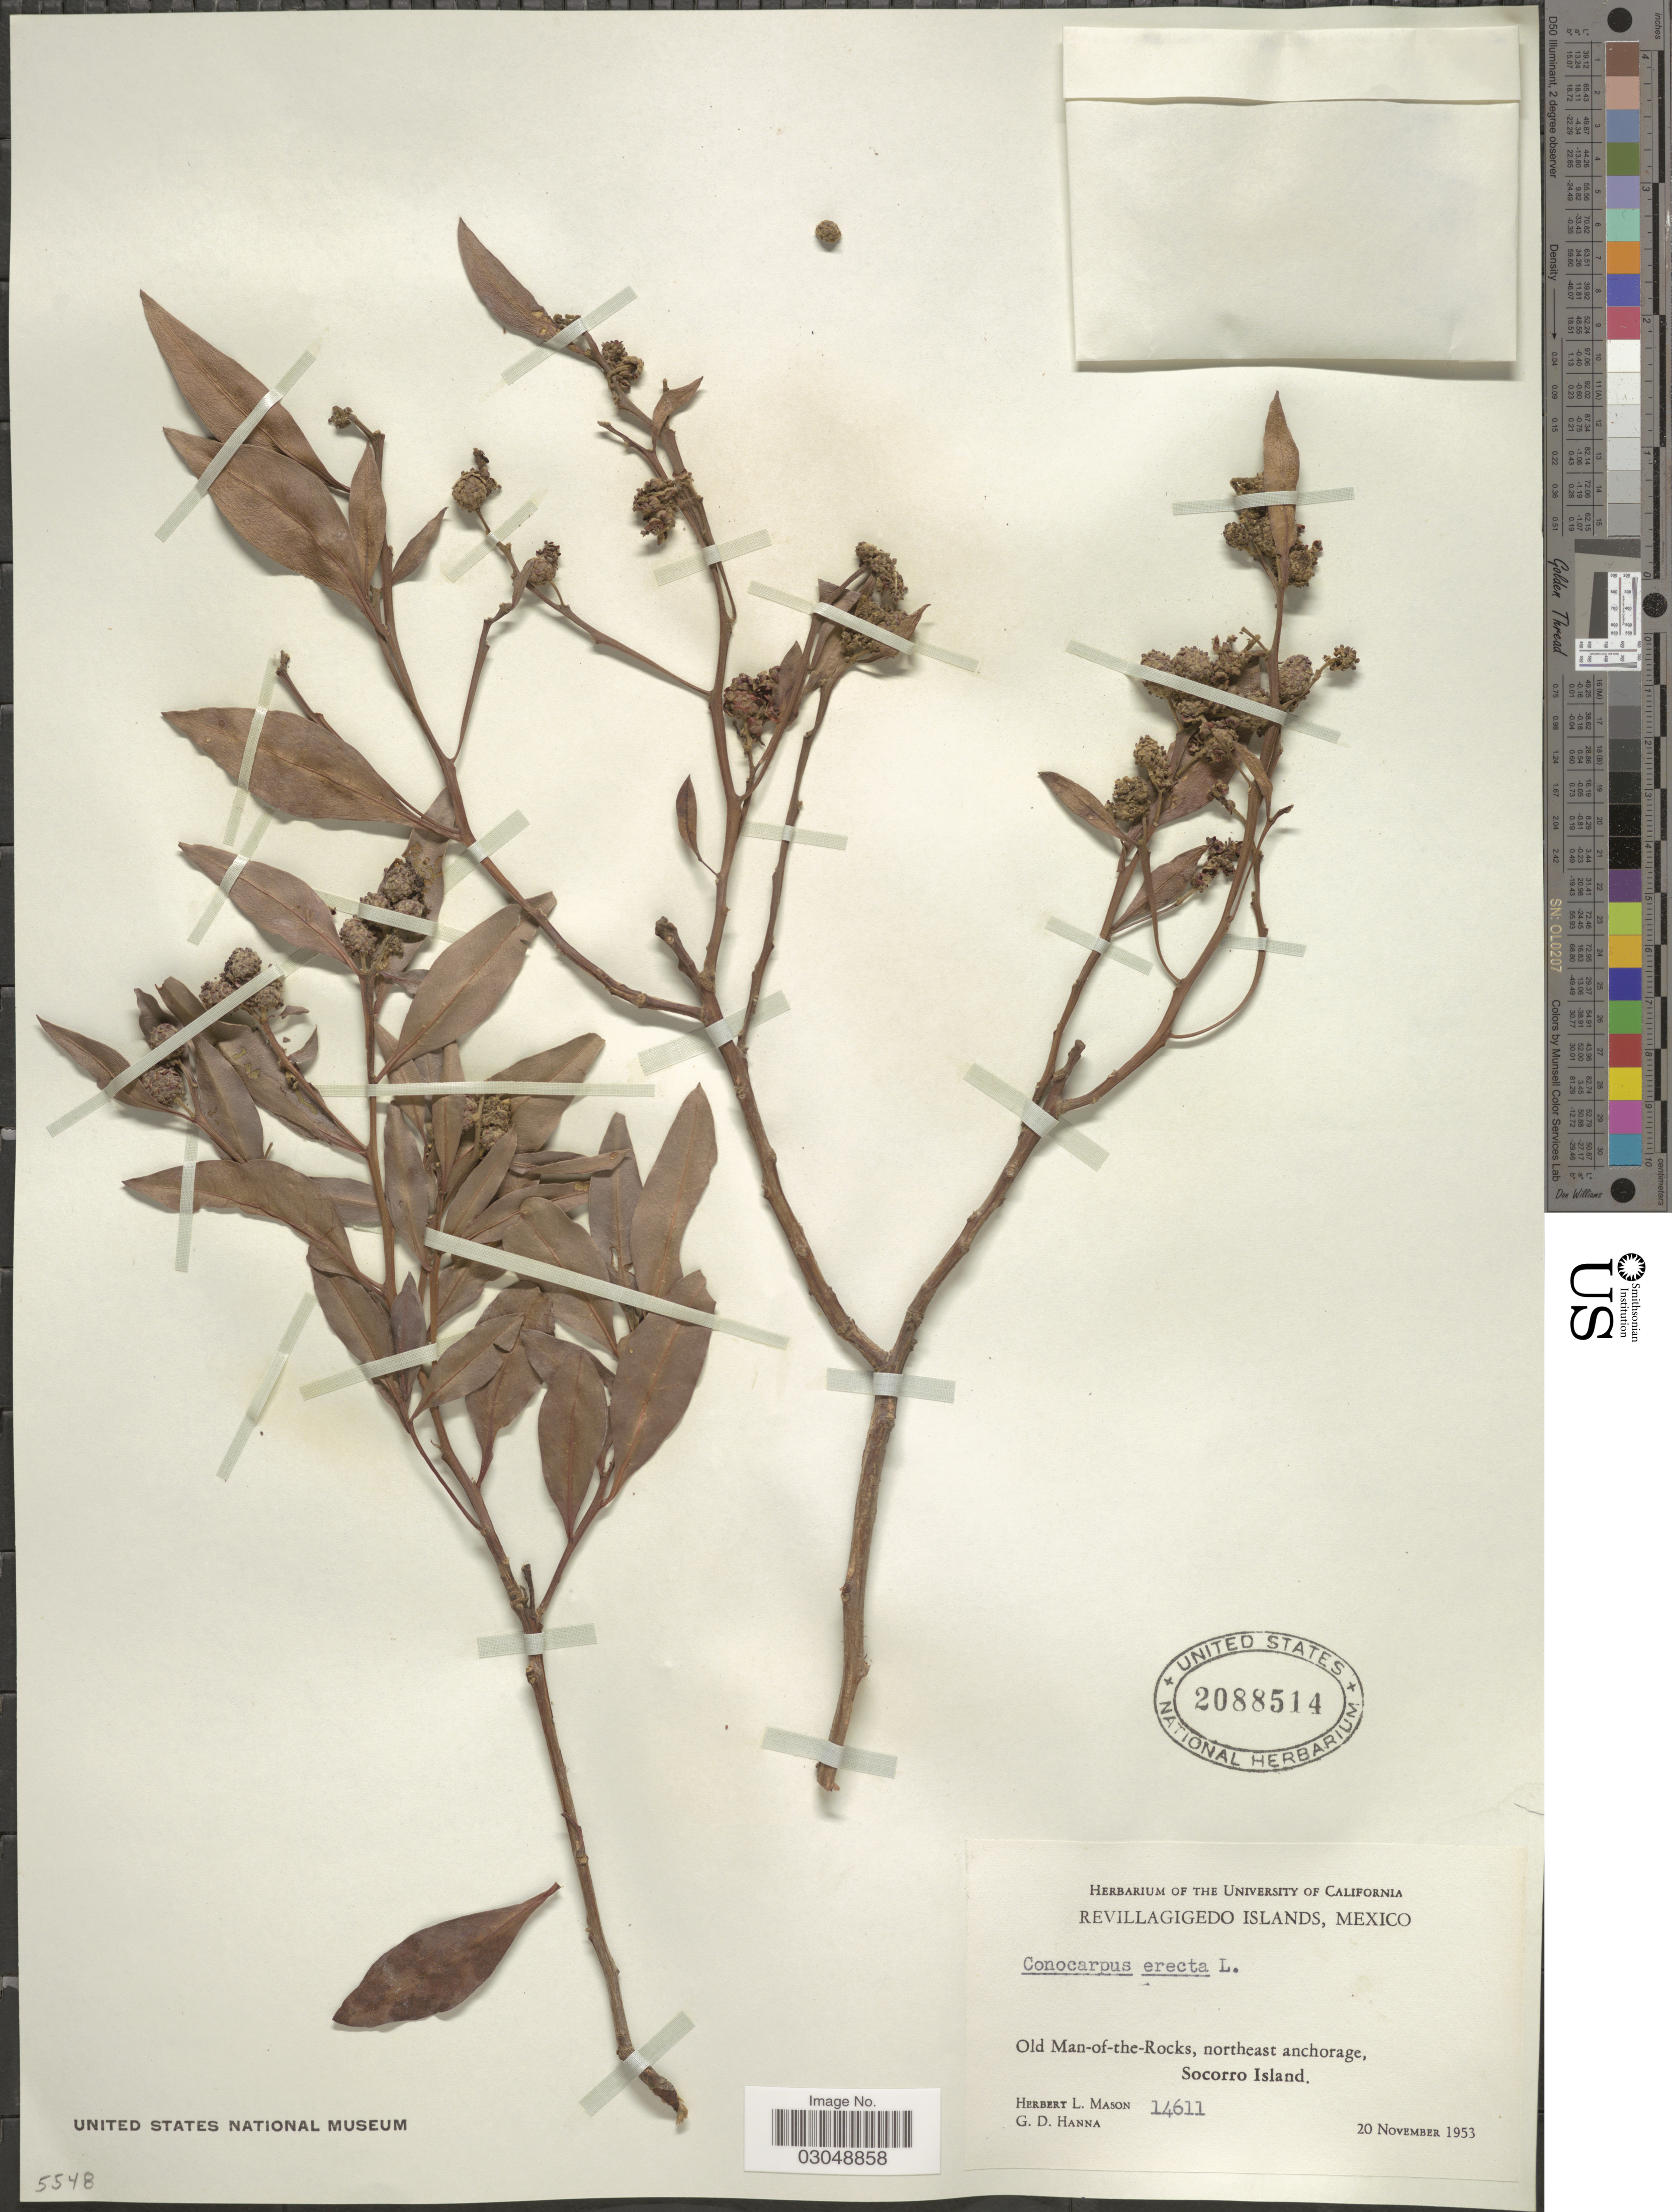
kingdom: Plantae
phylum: Tracheophyta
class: Magnoliopsida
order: Myrtales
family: Combretaceae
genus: Conocarpus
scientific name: Conocarpus erectus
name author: L.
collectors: H. L. Mason & G. D. Hanna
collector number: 14611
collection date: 1953-11-20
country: Mexico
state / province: Colima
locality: Revillagigedo Islands. Old Man-of-the-Rocks, northeast anchorage, Socorro Island.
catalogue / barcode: US 2088514